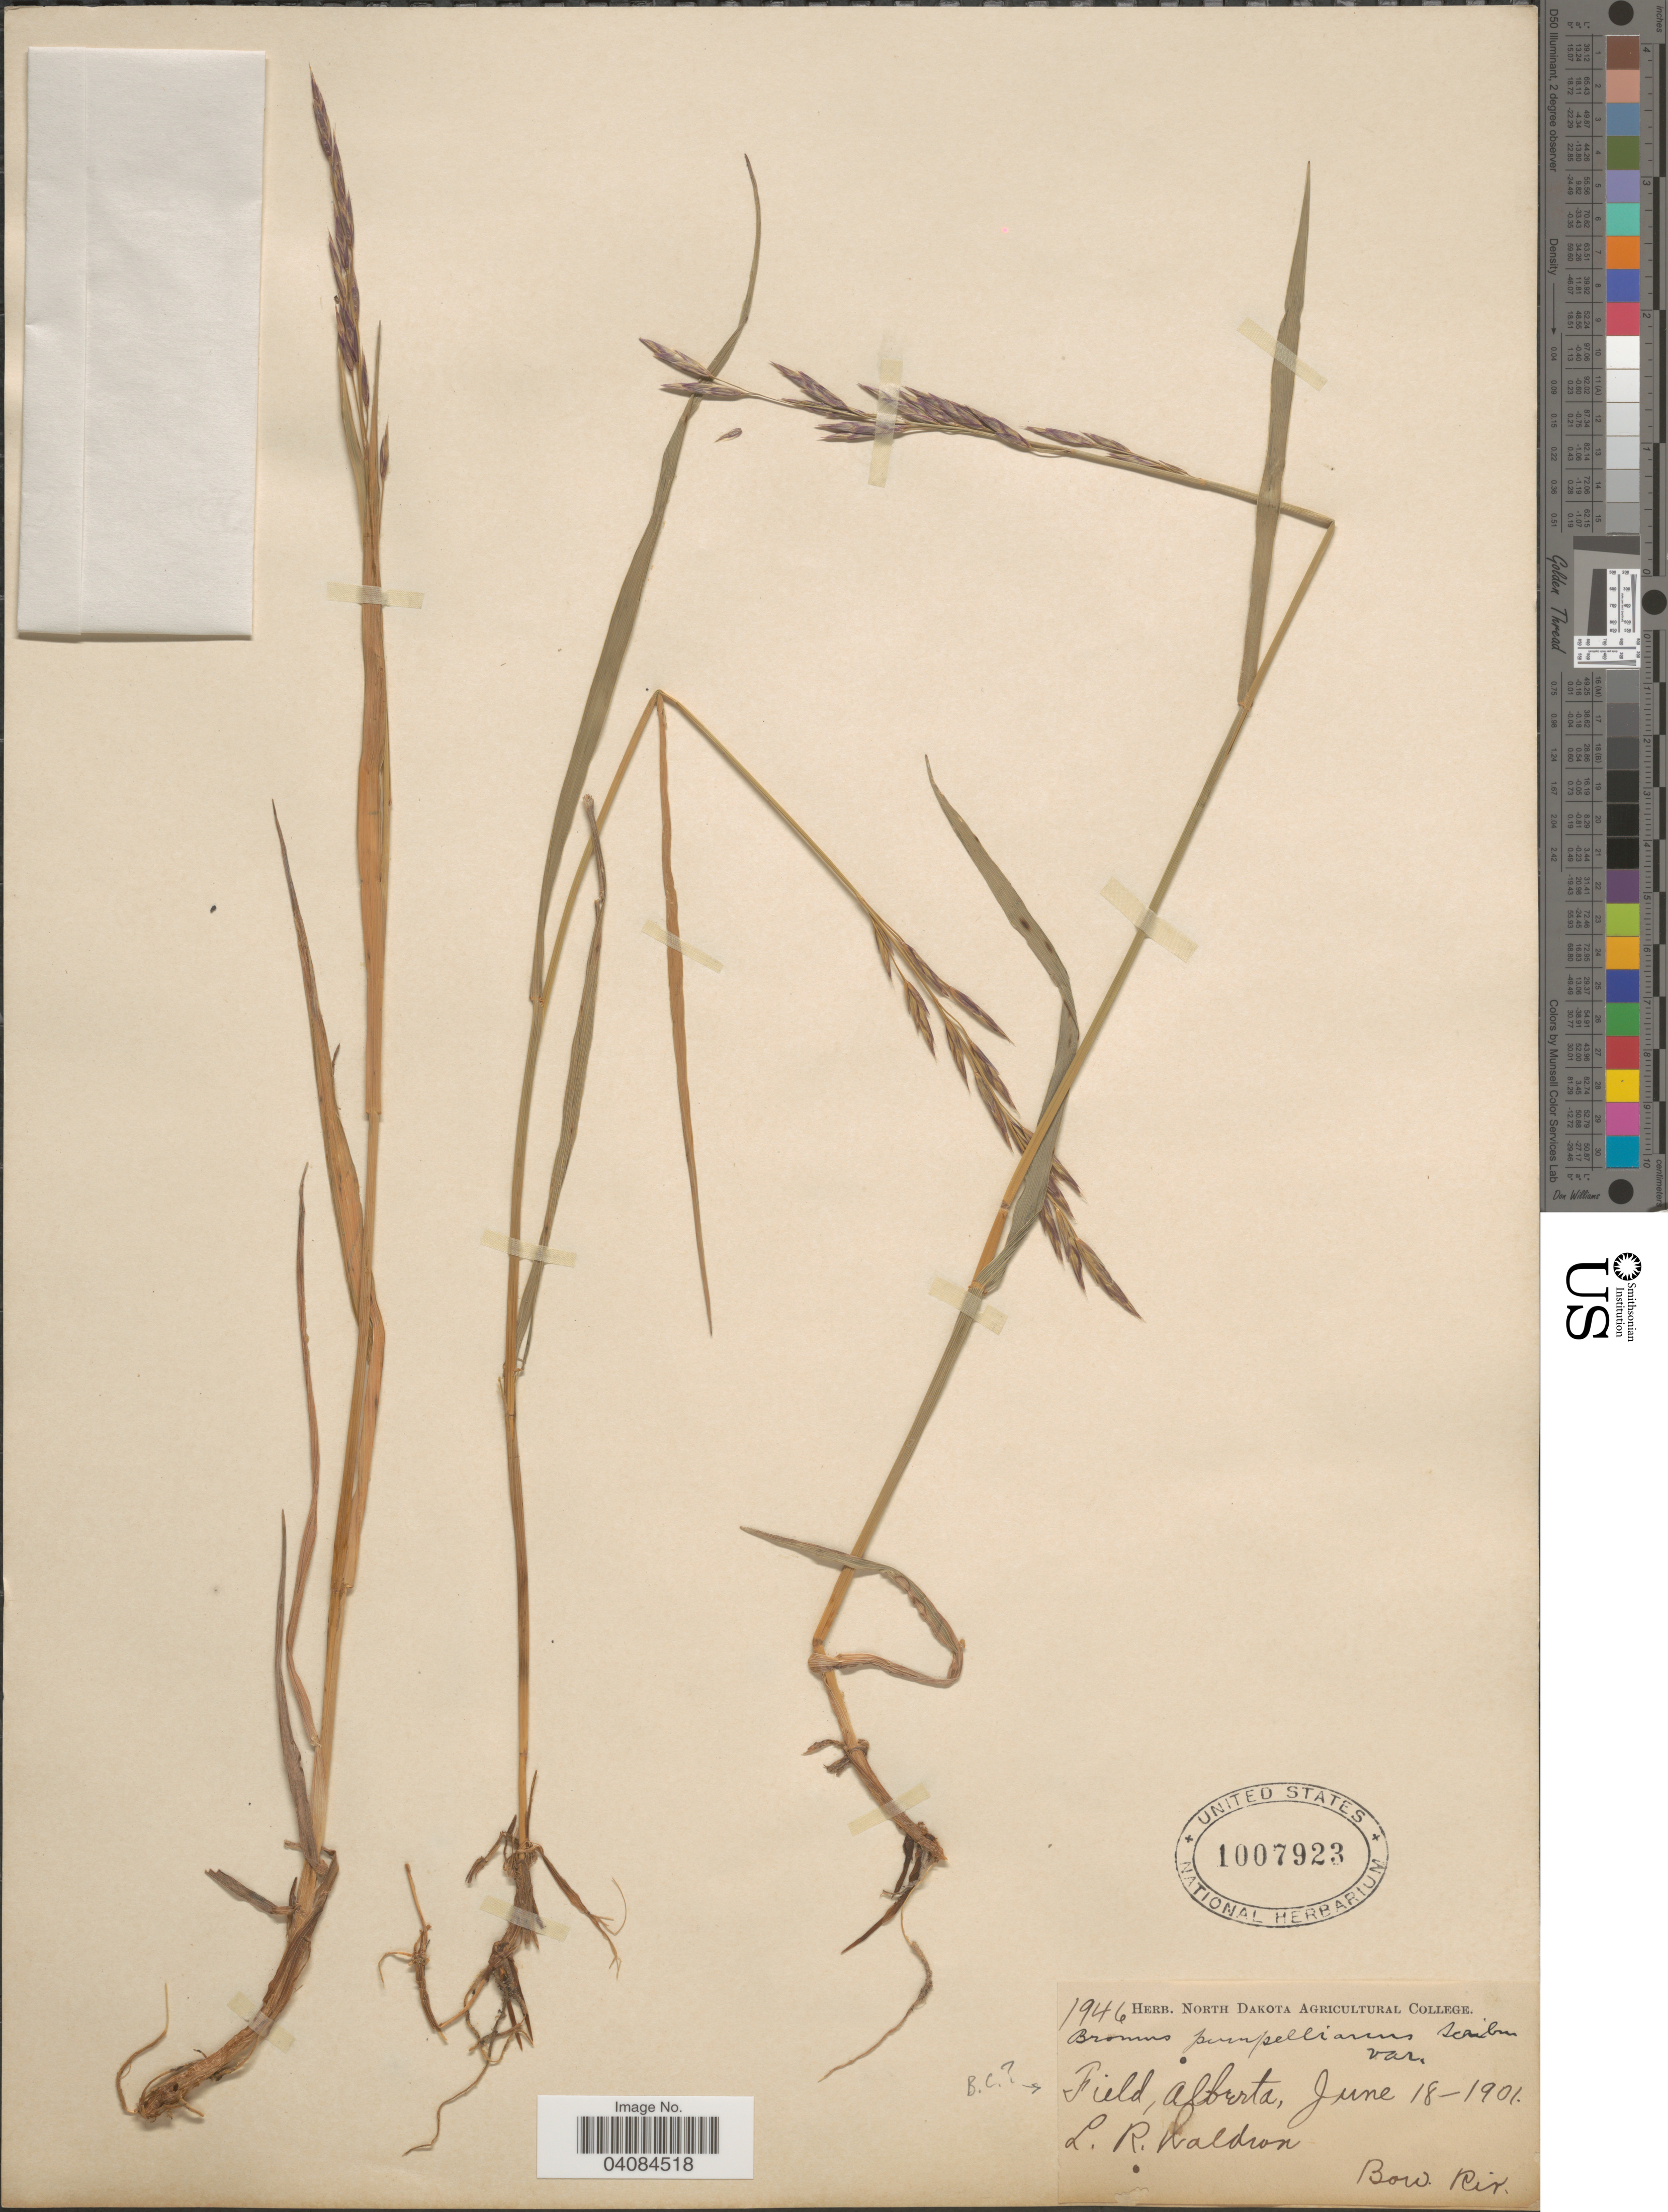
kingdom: Plantae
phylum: Tracheophyta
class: Liliopsida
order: Poales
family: Poaceae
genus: Bromus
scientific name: Bromus pumpellianus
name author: Scribn.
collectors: L. Waldron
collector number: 1946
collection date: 1901-06-18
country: Canada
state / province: Alberta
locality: Field. Bow Riv.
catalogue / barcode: US 1007923